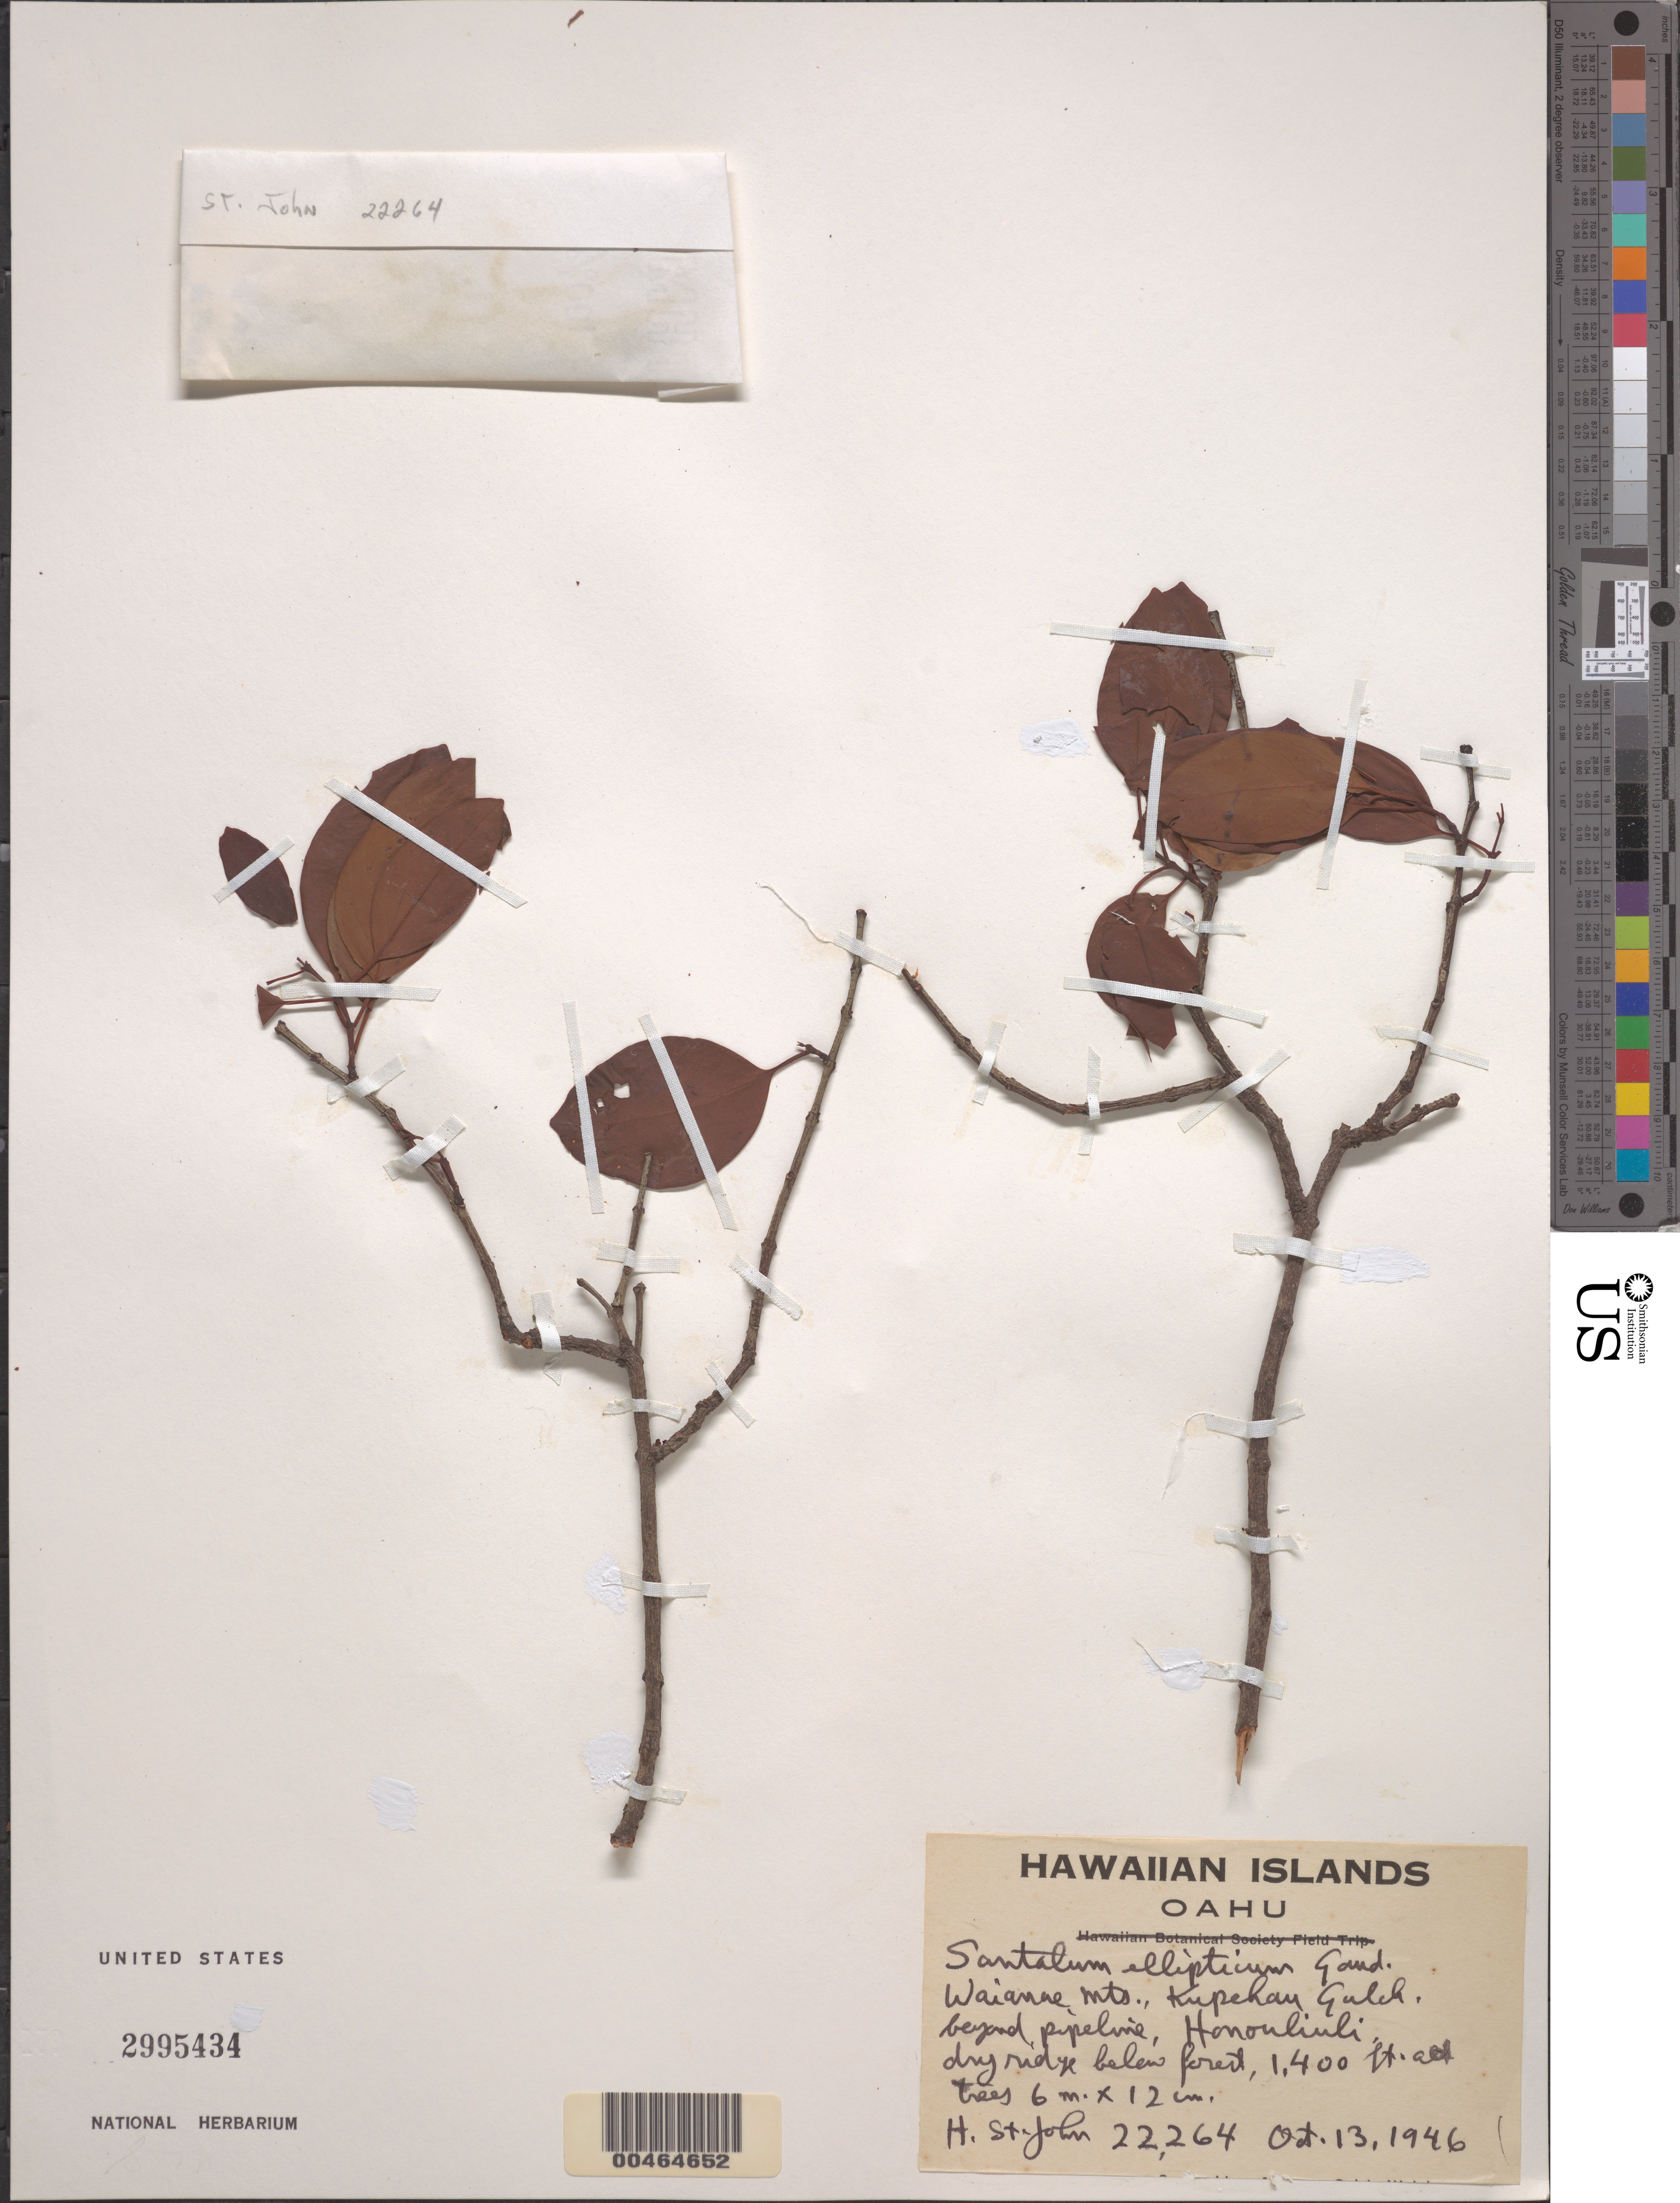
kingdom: Plantae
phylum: Tracheophyta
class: Magnoliopsida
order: Santalales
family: Santalaceae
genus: Santalum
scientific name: Santalum ellipticum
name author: Gaudich.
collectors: H. St. John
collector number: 22264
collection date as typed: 13 Oct 1946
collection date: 1946-10-13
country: United States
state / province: Hawaii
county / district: Honolulu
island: Oahu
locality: Waianae Mts., Kupehau Gulch, beyond pipeline, Honouliuli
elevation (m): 427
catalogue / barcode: US 2995434